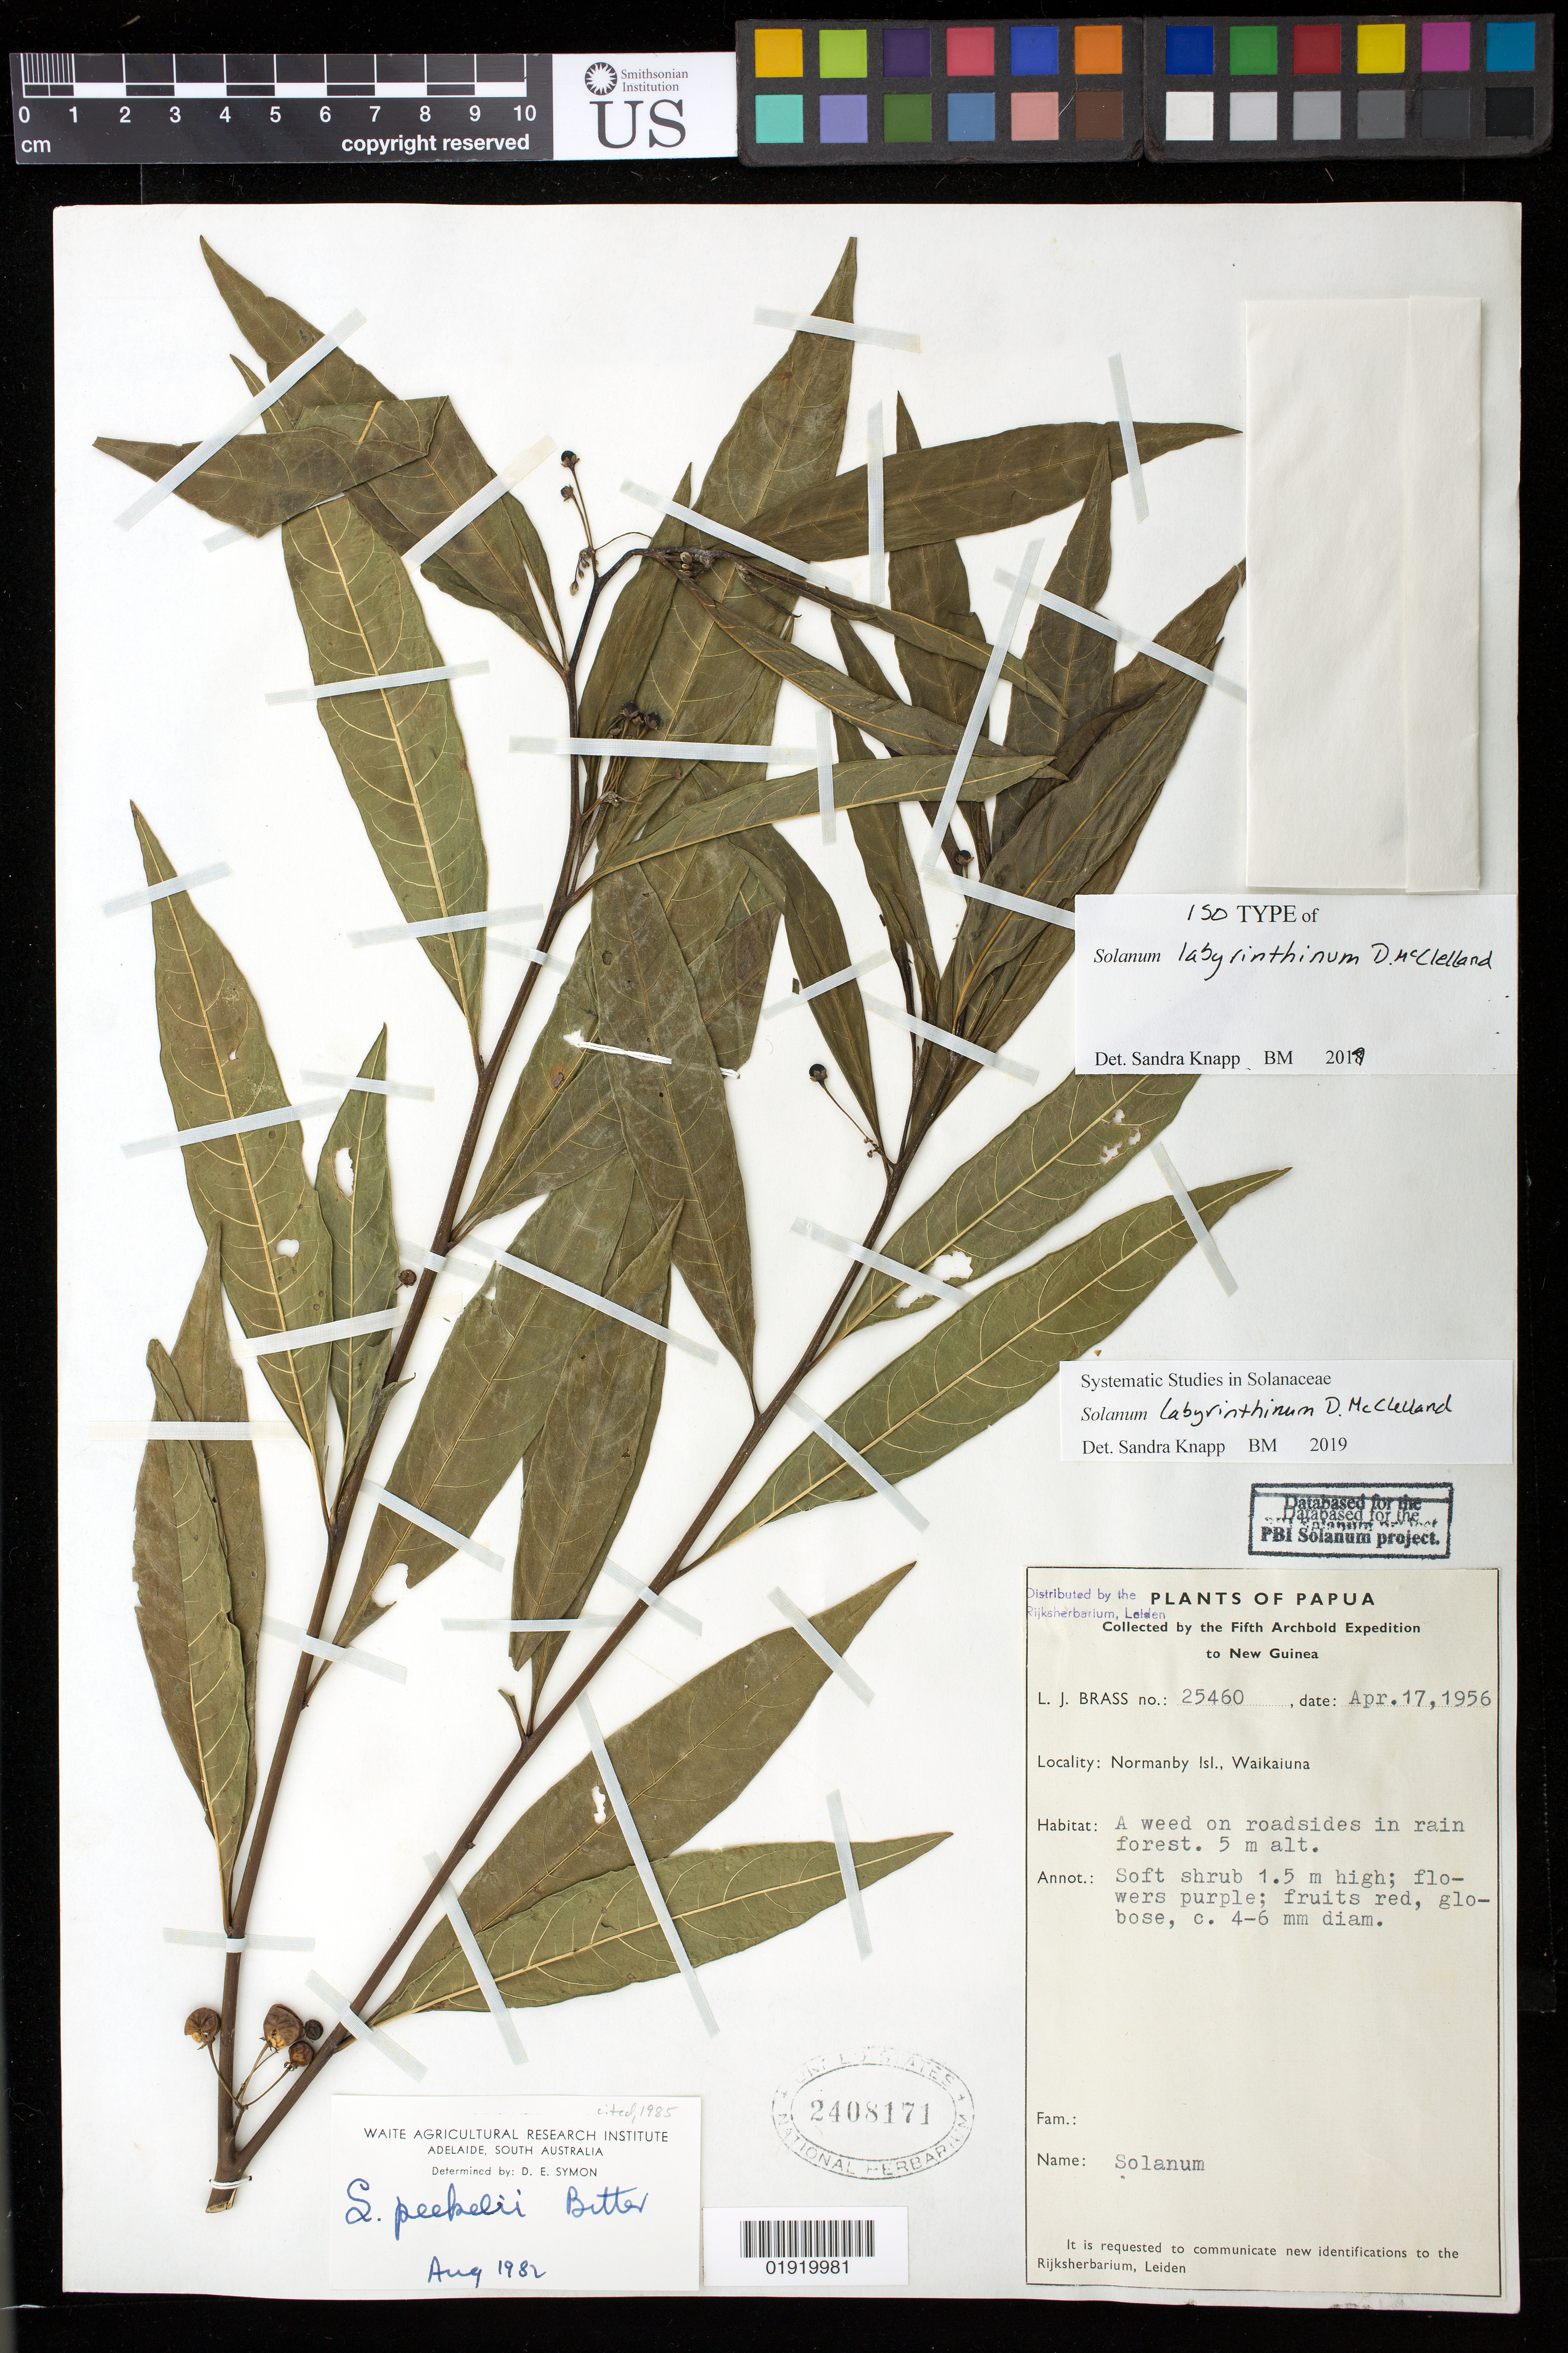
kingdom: Plantae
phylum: Tracheophyta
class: Magnoliopsida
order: Solanales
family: Solanaceae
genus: Solanum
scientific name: Solanum labyrinthinum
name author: D.H.R. McClell.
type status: Isotype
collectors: L. J. Brass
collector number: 25460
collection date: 1956-04-17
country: Papua New Guinea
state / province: Milne Bay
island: Normanby Island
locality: Papua. Normanby Isl., Waikaiuna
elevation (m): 5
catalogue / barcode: US 2408171